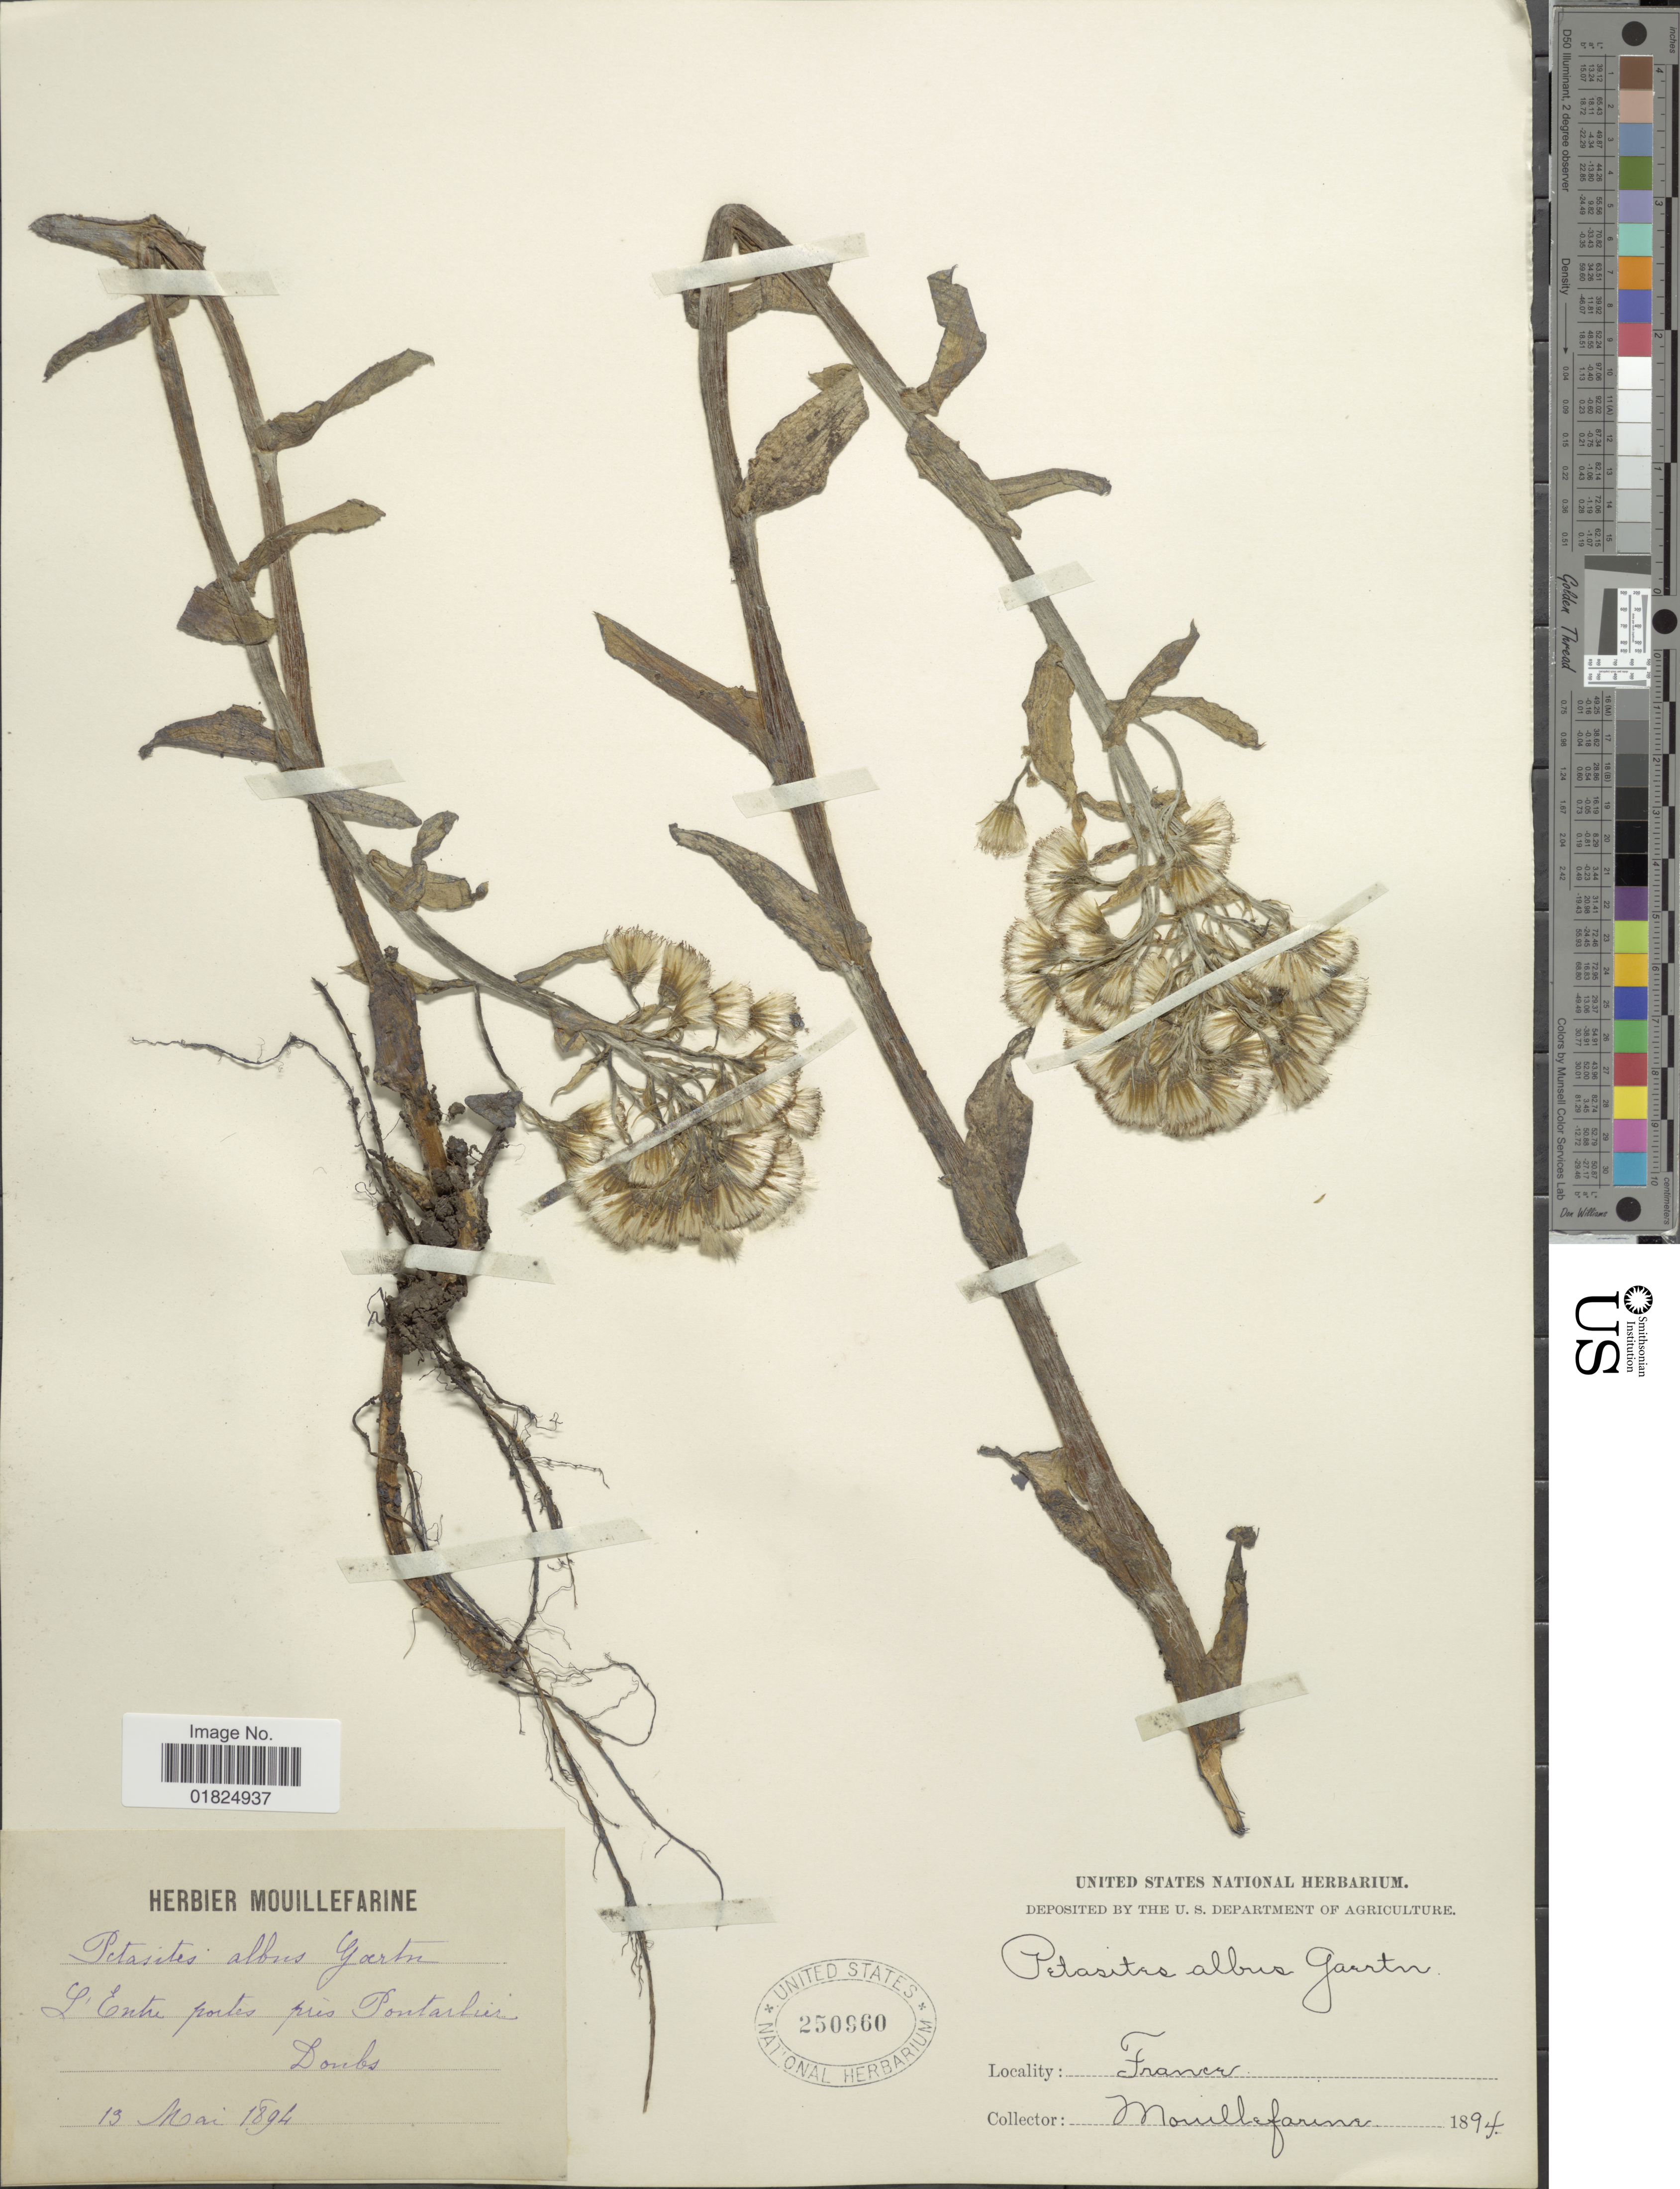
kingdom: Plantae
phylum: Tracheophyta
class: Magnoliopsida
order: Asterales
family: Asteraceae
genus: Petasites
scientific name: Petasites albus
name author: (L.) Gaertn.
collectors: A. Mouillefarine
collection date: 1894-05-13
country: France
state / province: Bourgogne-Franche-Comté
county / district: Doubs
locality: L'Entre portes près Pontarlier, Doubs.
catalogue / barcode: US 250960